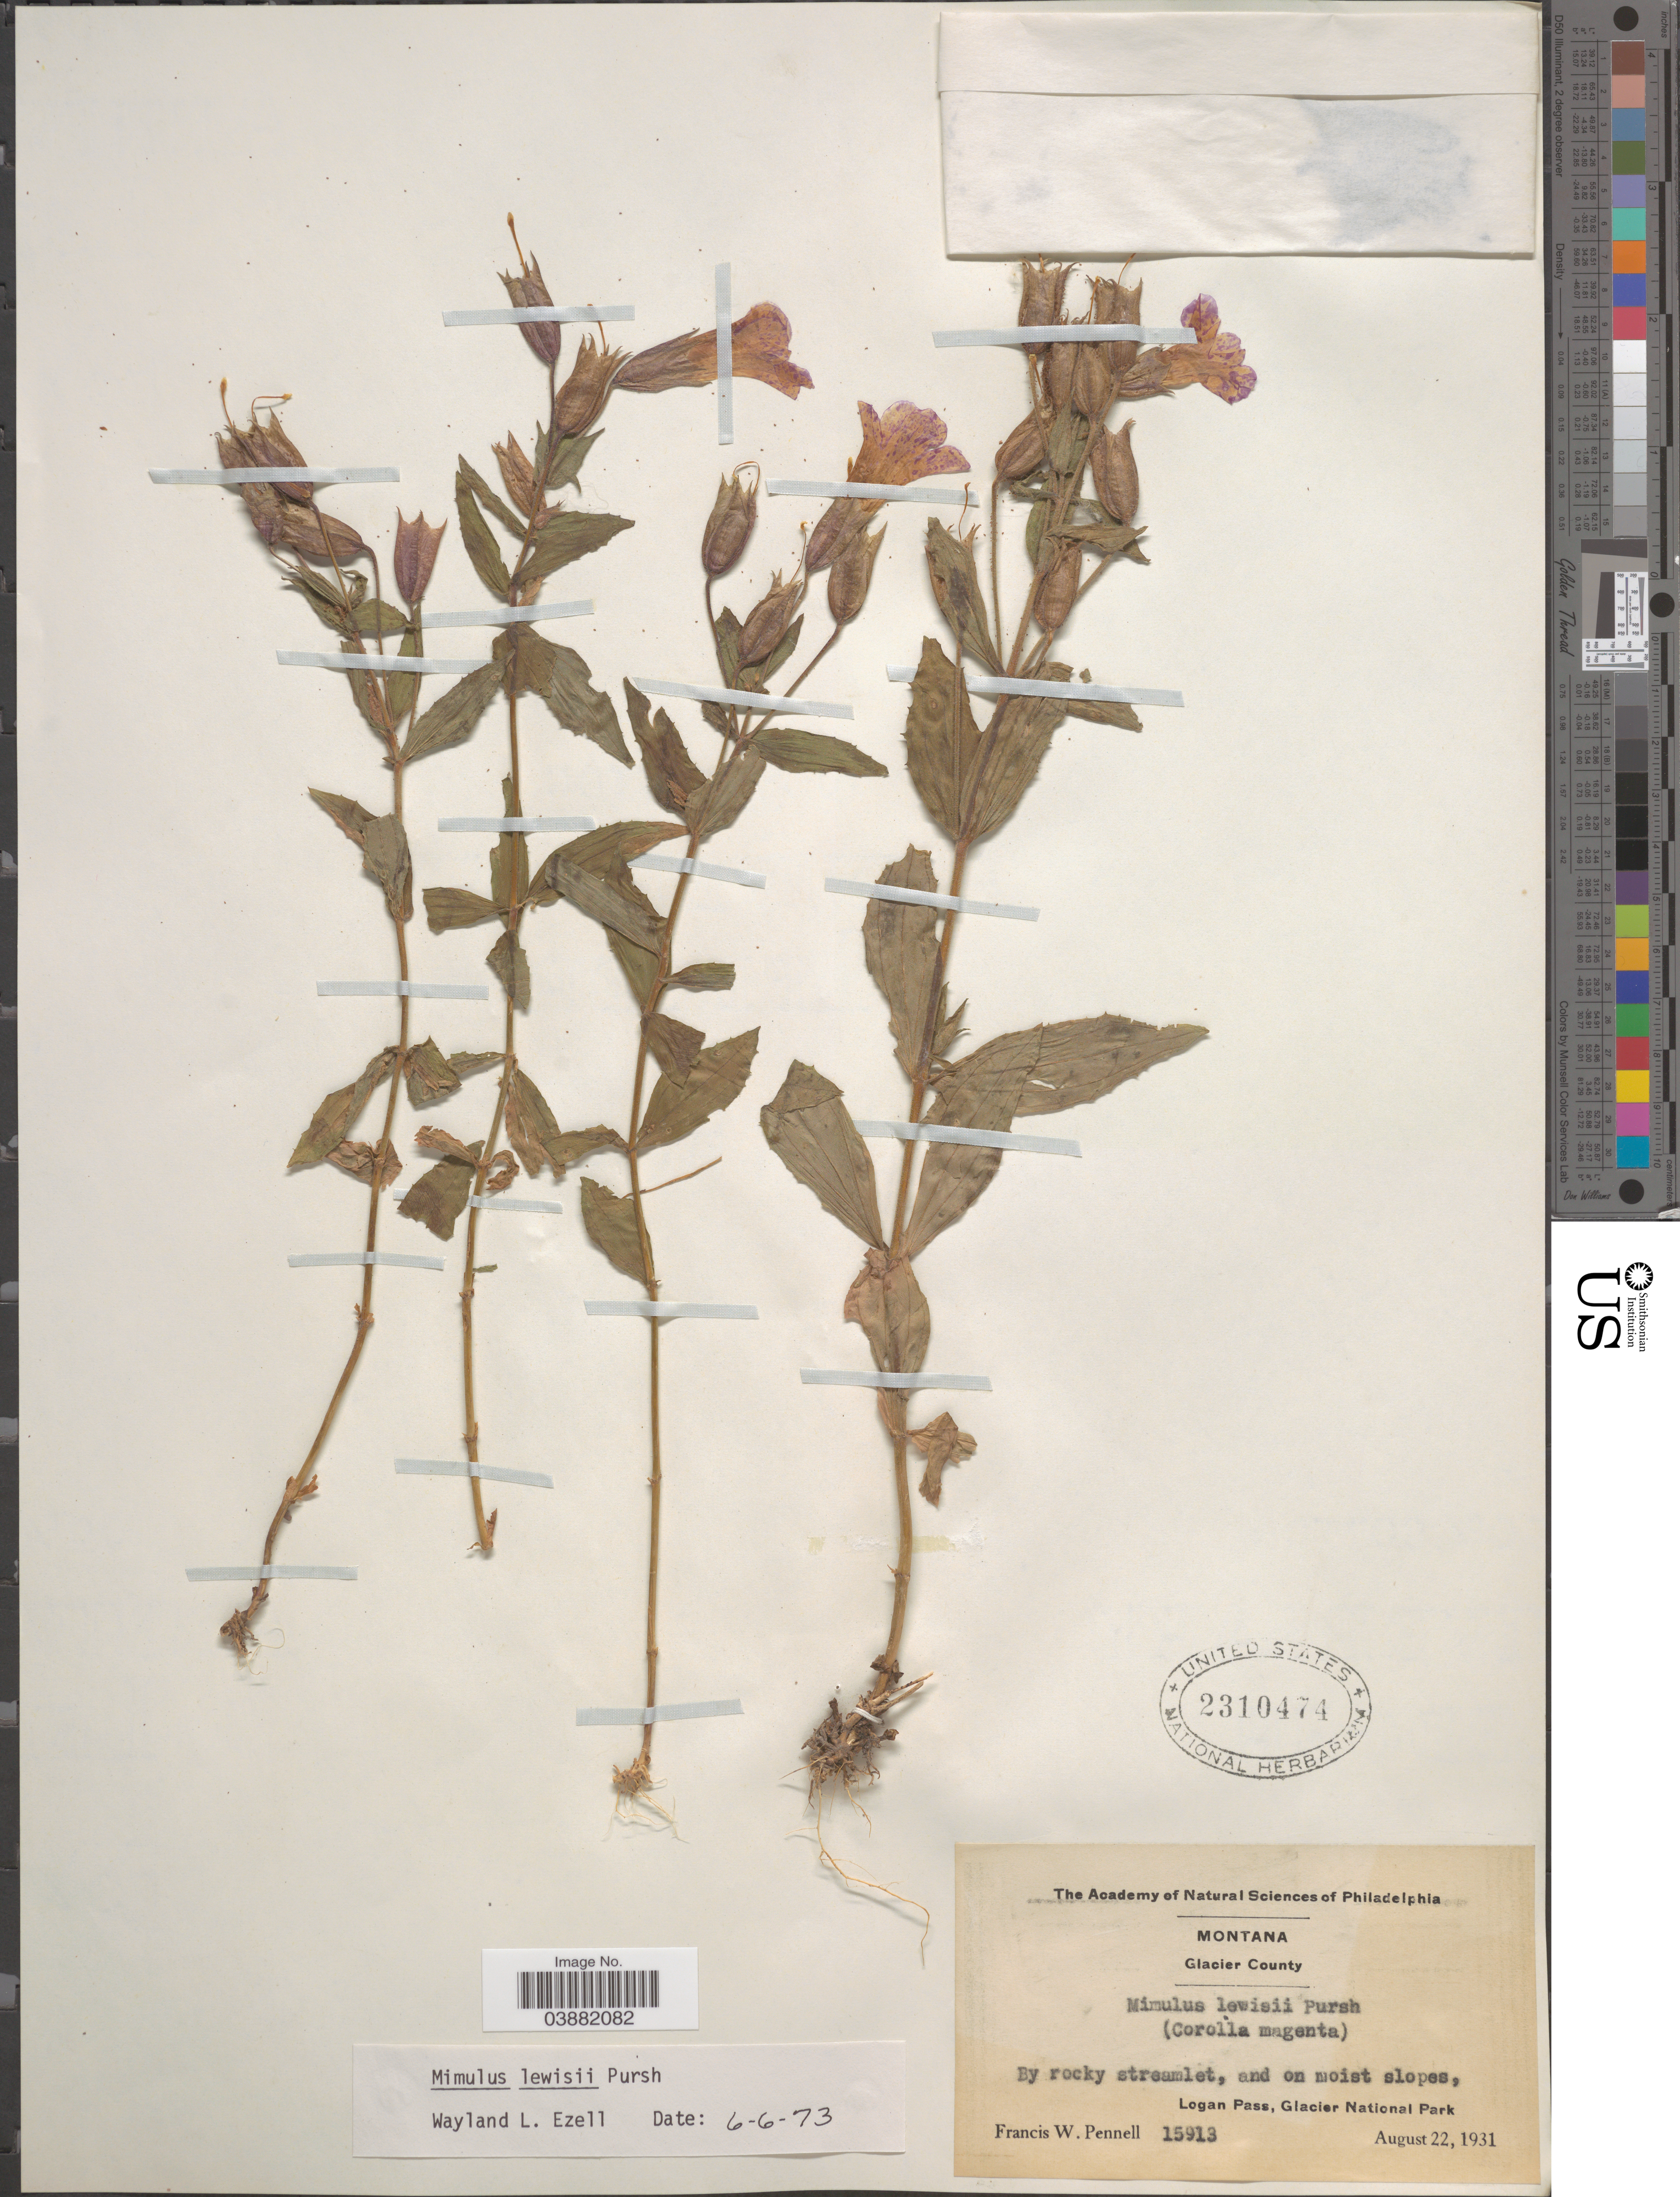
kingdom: Plantae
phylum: Tracheophyta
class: Magnoliopsida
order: Lamiales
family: Phrymaceae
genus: Mimulus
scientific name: Mimulus lewisii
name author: Pursh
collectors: F. W. Pennell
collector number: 15913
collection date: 1931-08-22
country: United States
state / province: Montana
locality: Glacier County. Logan Pass, Glacier National Park.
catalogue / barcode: US 2310474